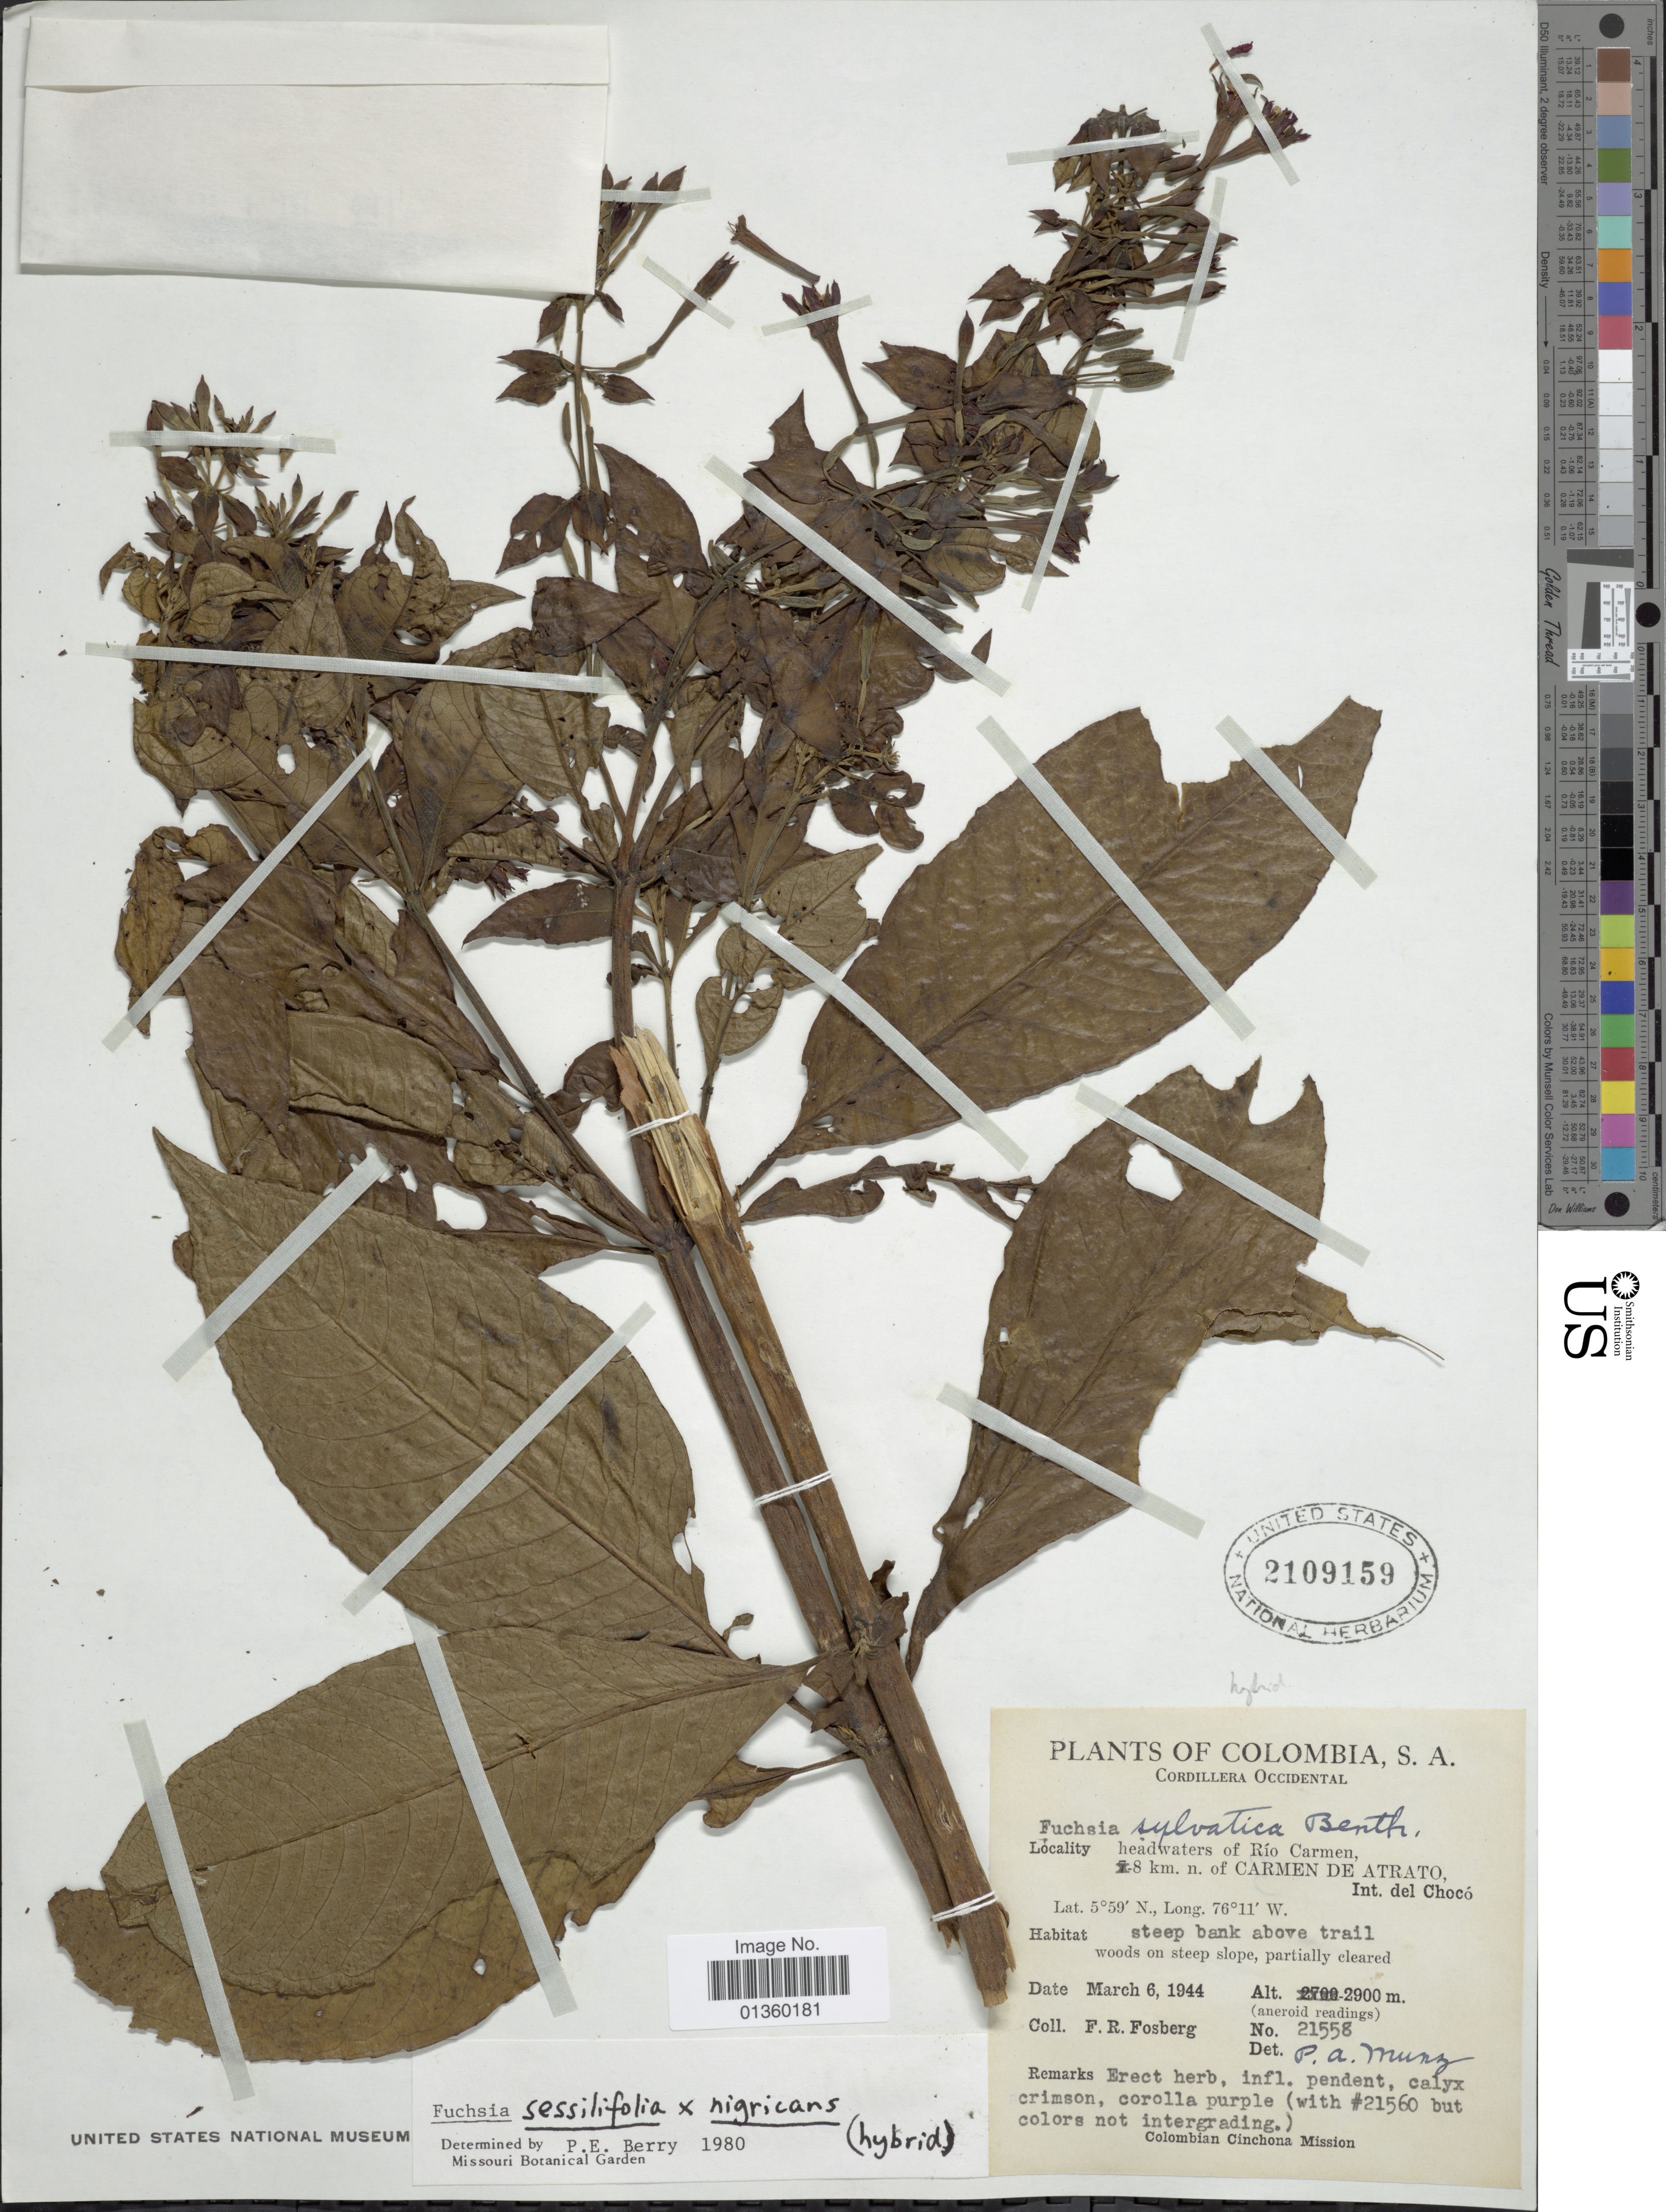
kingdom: Plantae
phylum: Tracheophyta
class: Magnoliopsida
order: Myrtales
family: Onagraceae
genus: Fuchsia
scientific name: Fuchsia sessilifolia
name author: Benth.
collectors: F. R. Fosberg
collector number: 21558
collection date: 1944-03-06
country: Colombia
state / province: Chocó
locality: Cordillera Occidental, headwaters of Río Carmen, 8 km. n. of Carmen De Atrato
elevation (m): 2900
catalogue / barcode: US 2109159